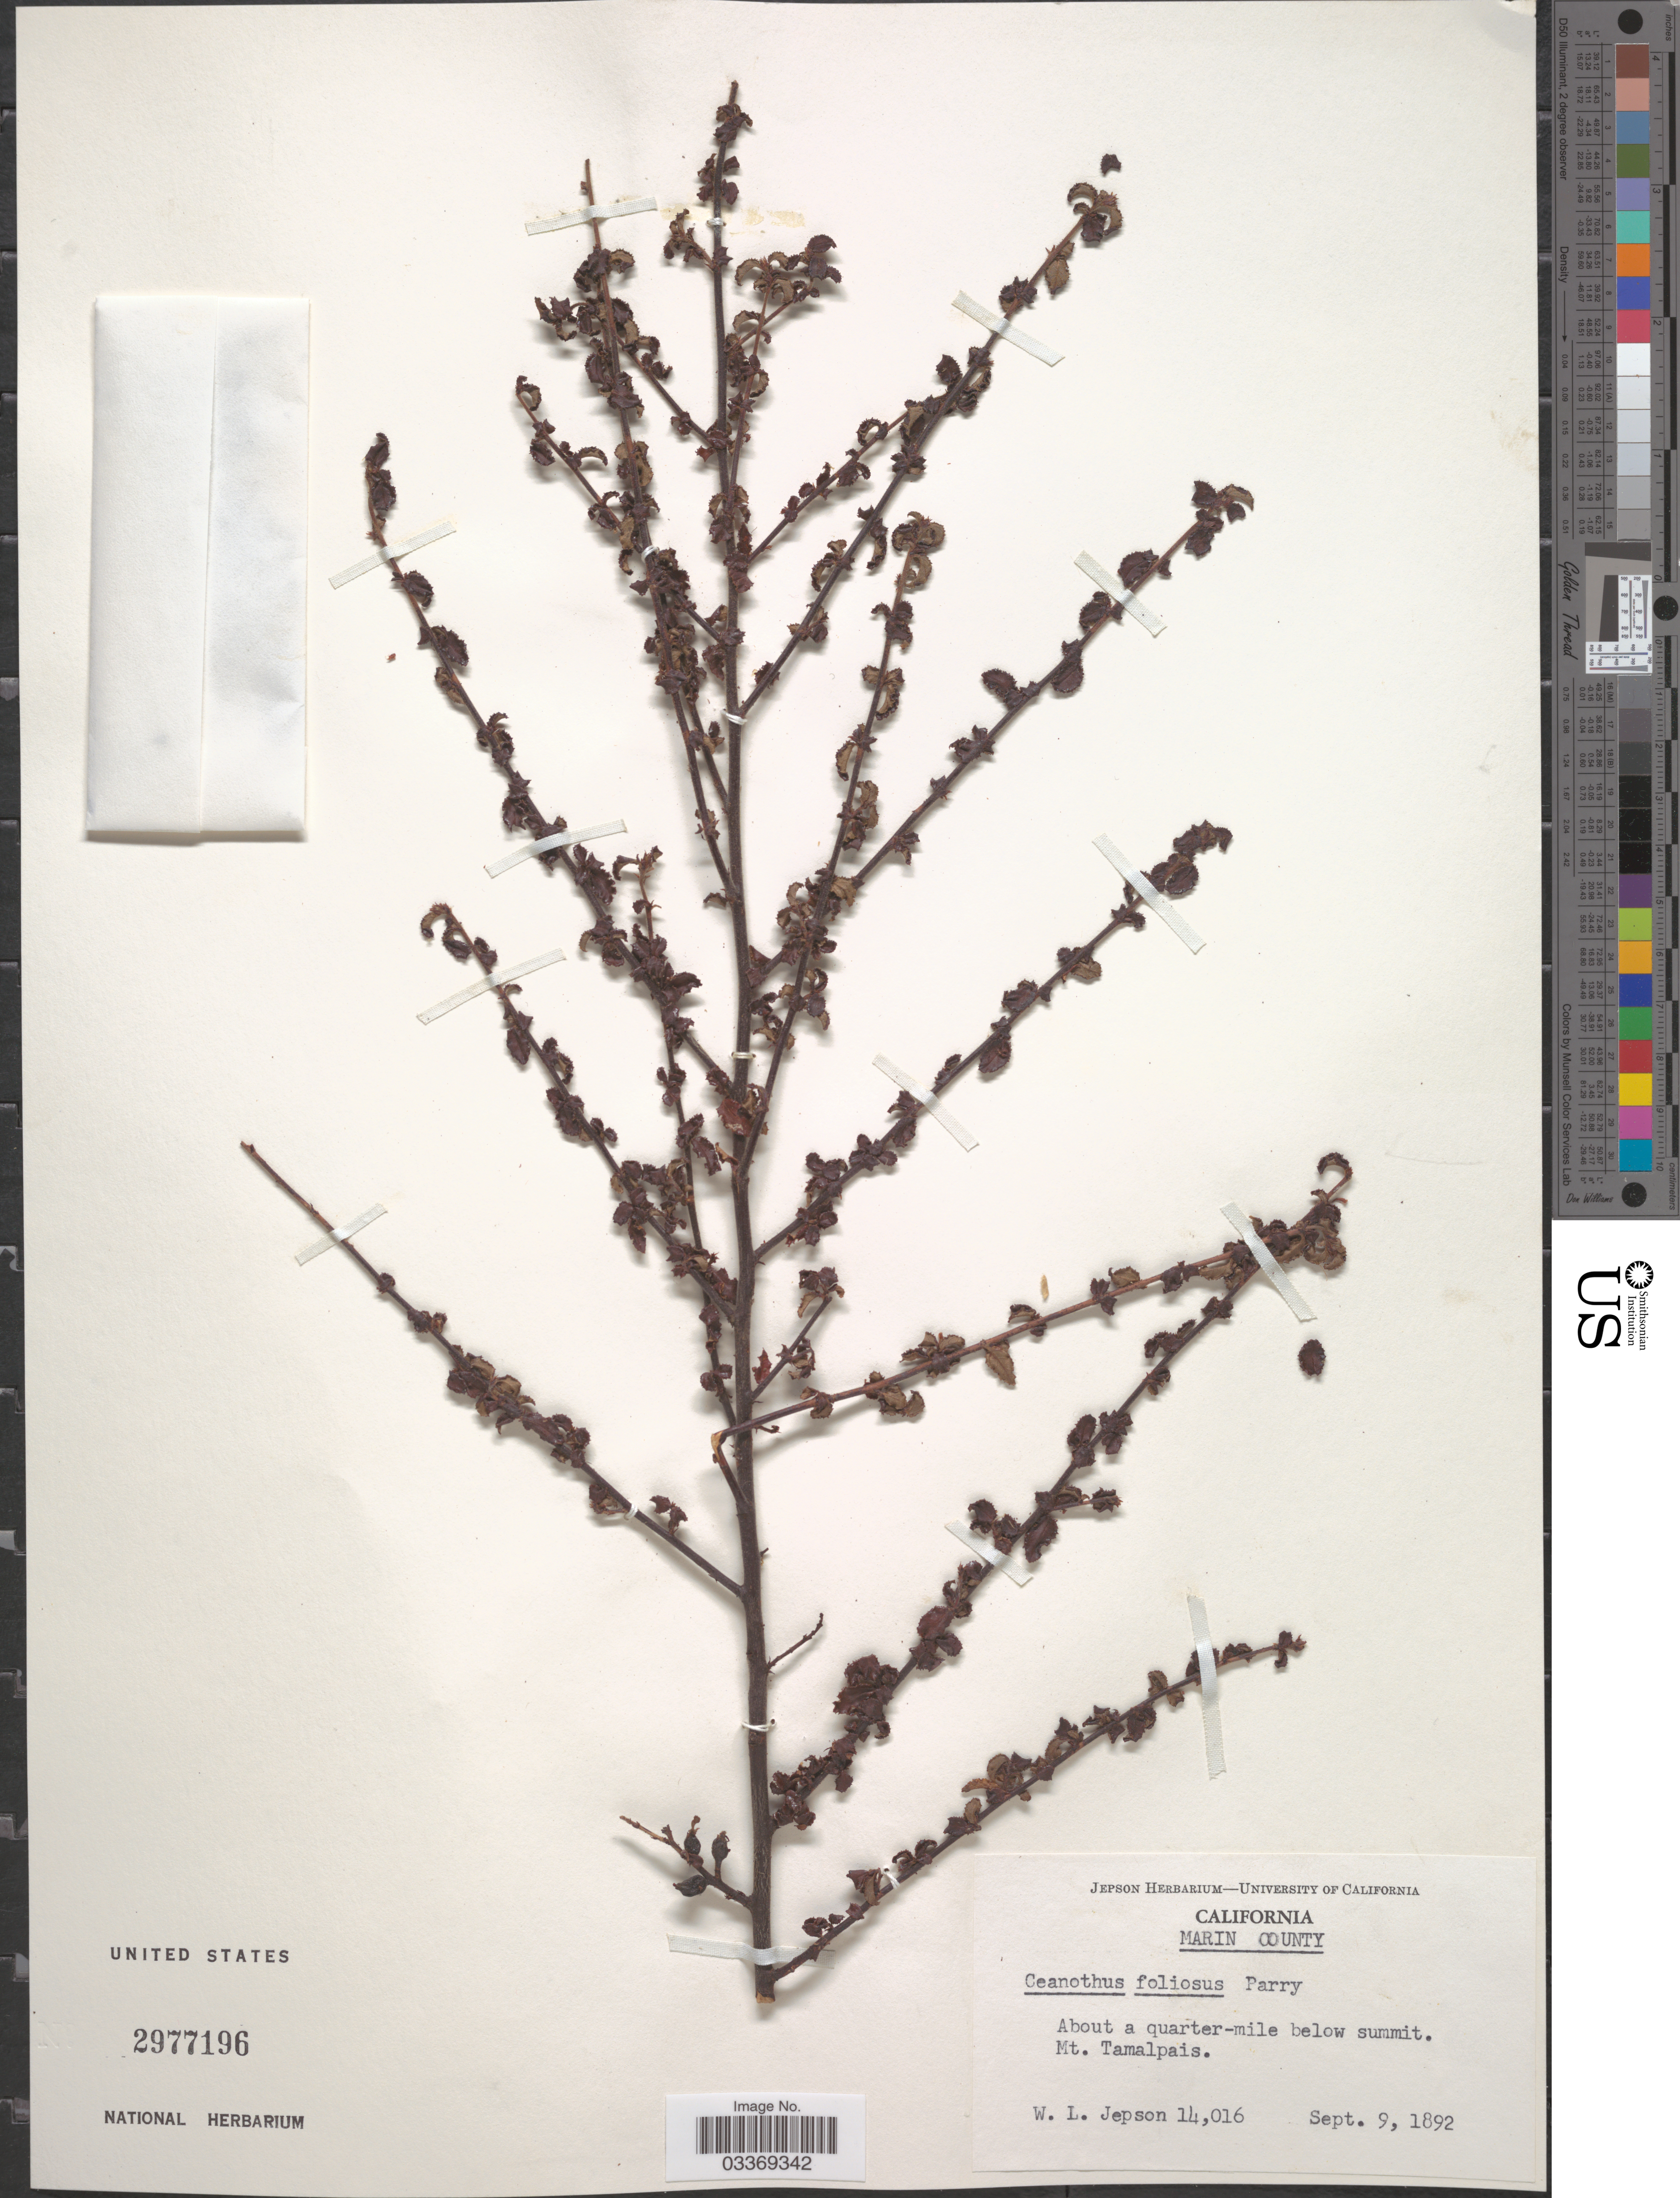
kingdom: Plantae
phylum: Tracheophyta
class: Magnoliopsida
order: Rosales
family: Rhamnaceae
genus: Ceanothus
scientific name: Ceanothus foliosus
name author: Parry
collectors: W. L. Jepson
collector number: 14016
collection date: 1892-09-09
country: United States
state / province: California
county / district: Marin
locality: Marin County. About a quarter-mile below summit. Mt. Tamalpais.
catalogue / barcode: US 2977196